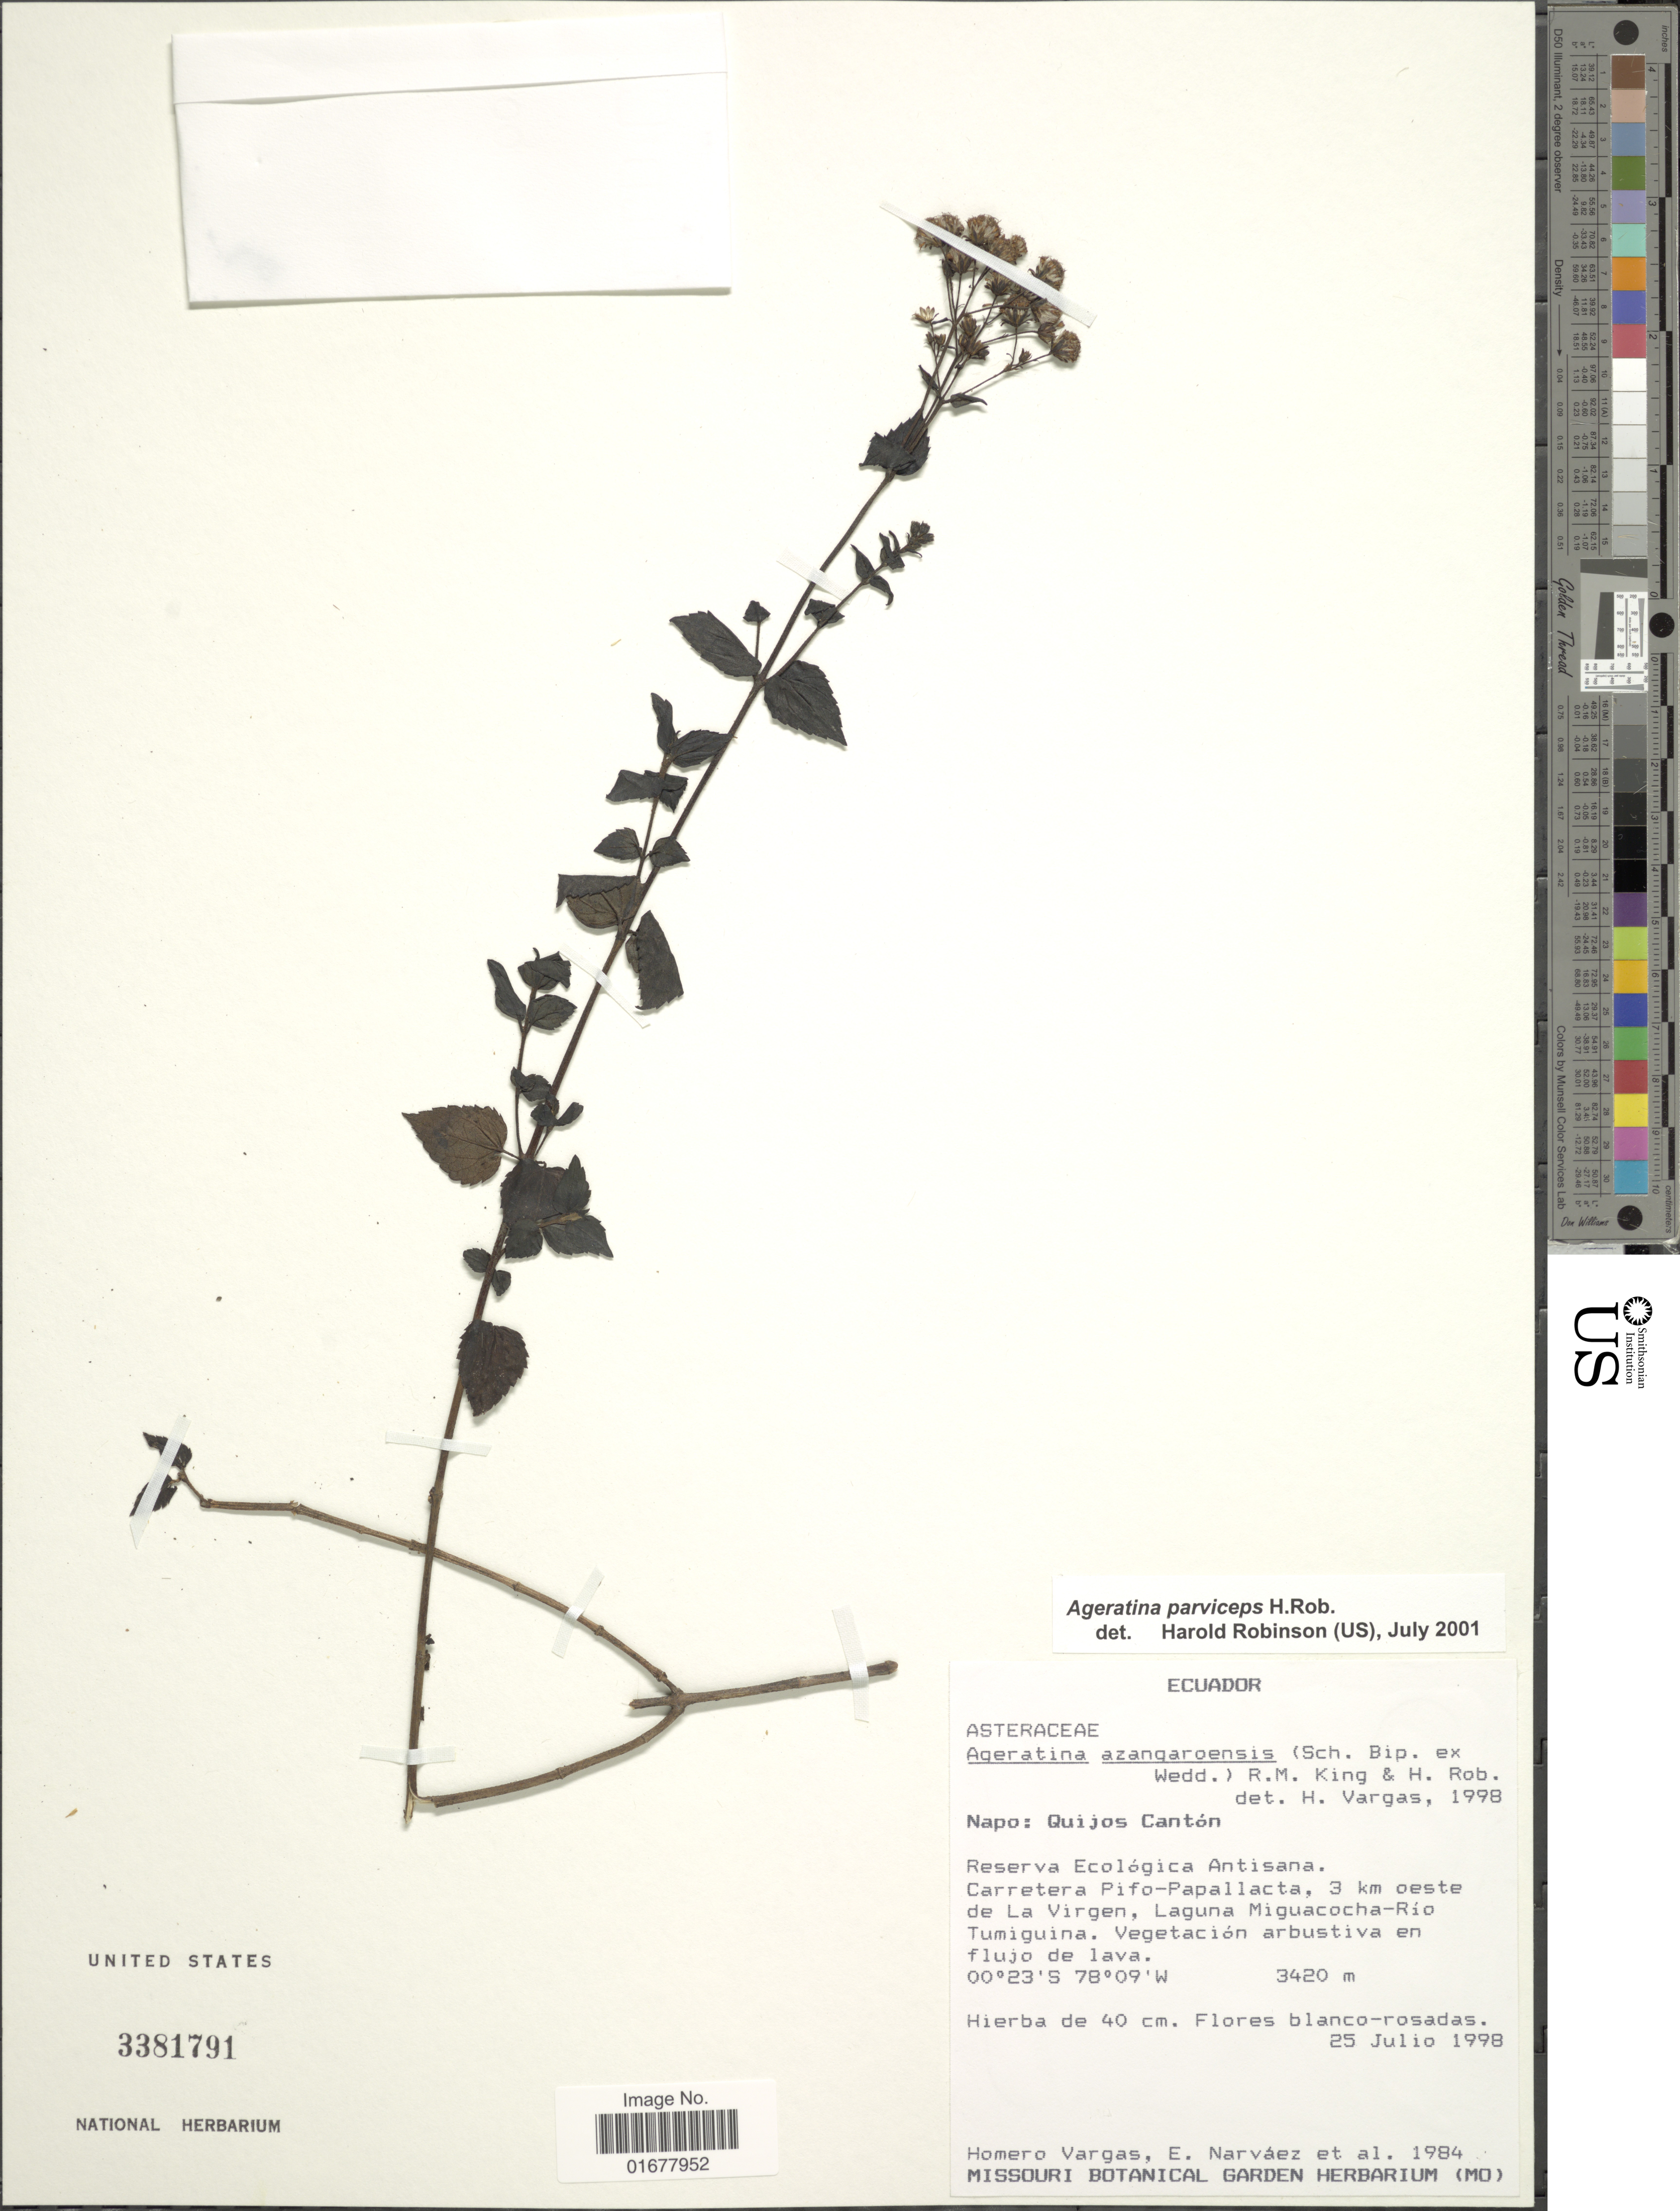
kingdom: Plantae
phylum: Tracheophyta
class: Magnoliopsida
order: Asterales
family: Asteraceae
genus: Ageratina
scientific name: Ageratina parviceps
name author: H. Rob.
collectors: H. Vargas, E. Narváez & et al.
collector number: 1984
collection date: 1998-07-25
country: Ecuador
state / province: Napo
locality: Quijos Canton, Reserva Ecologica Antisana, Carretera Pifo-Papallacta, 3 km oeste de la Virgen, Laguna Miguacocha-Rio Tumiguina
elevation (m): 3420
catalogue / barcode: US 3381791